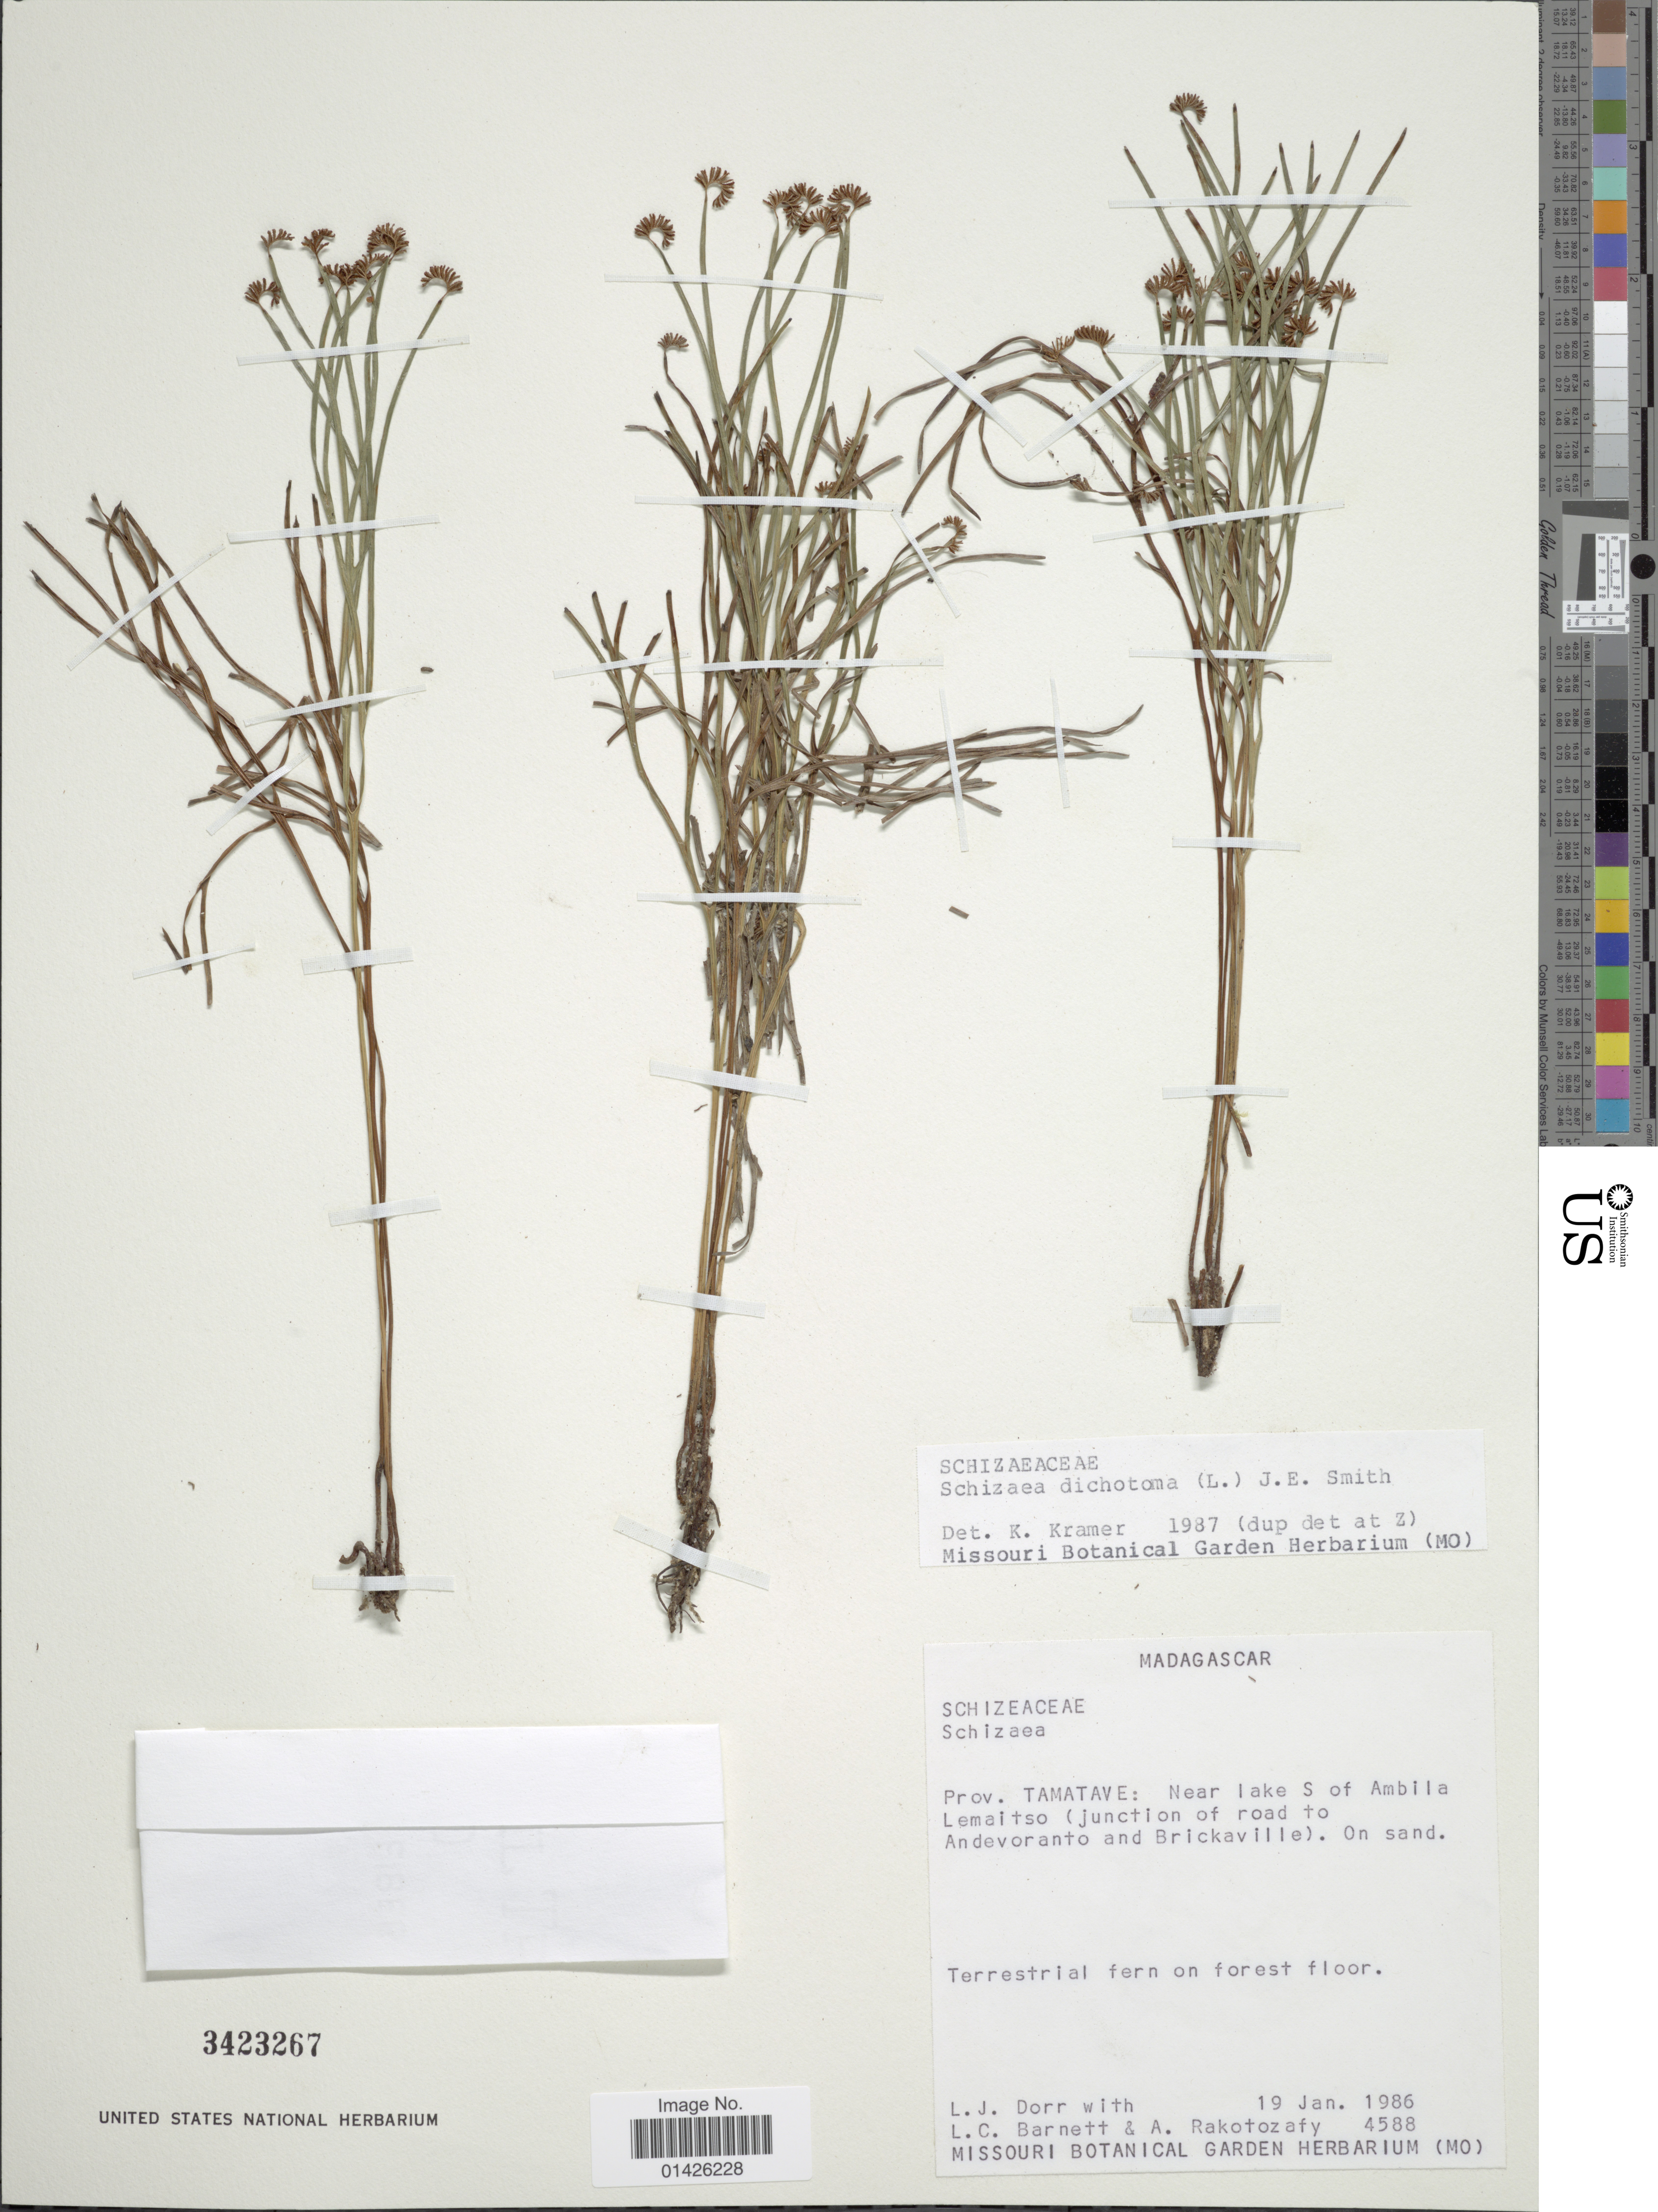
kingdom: Plantae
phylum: Tracheophyta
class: Polypodiopsida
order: Schizaeales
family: Schizaeaceae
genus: Schizaea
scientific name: Schizaea dichotoma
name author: (L.) J. Sm.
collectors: L. J. Dorr, L. C. Barnett & A. Rakotozafy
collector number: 4588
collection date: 1986-01-19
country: Madagascar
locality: Prov. Tamatave: Near lake S of Ambila Lemaitso (junction of road to Andevoranto and Brickaville)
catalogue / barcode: US 3423267